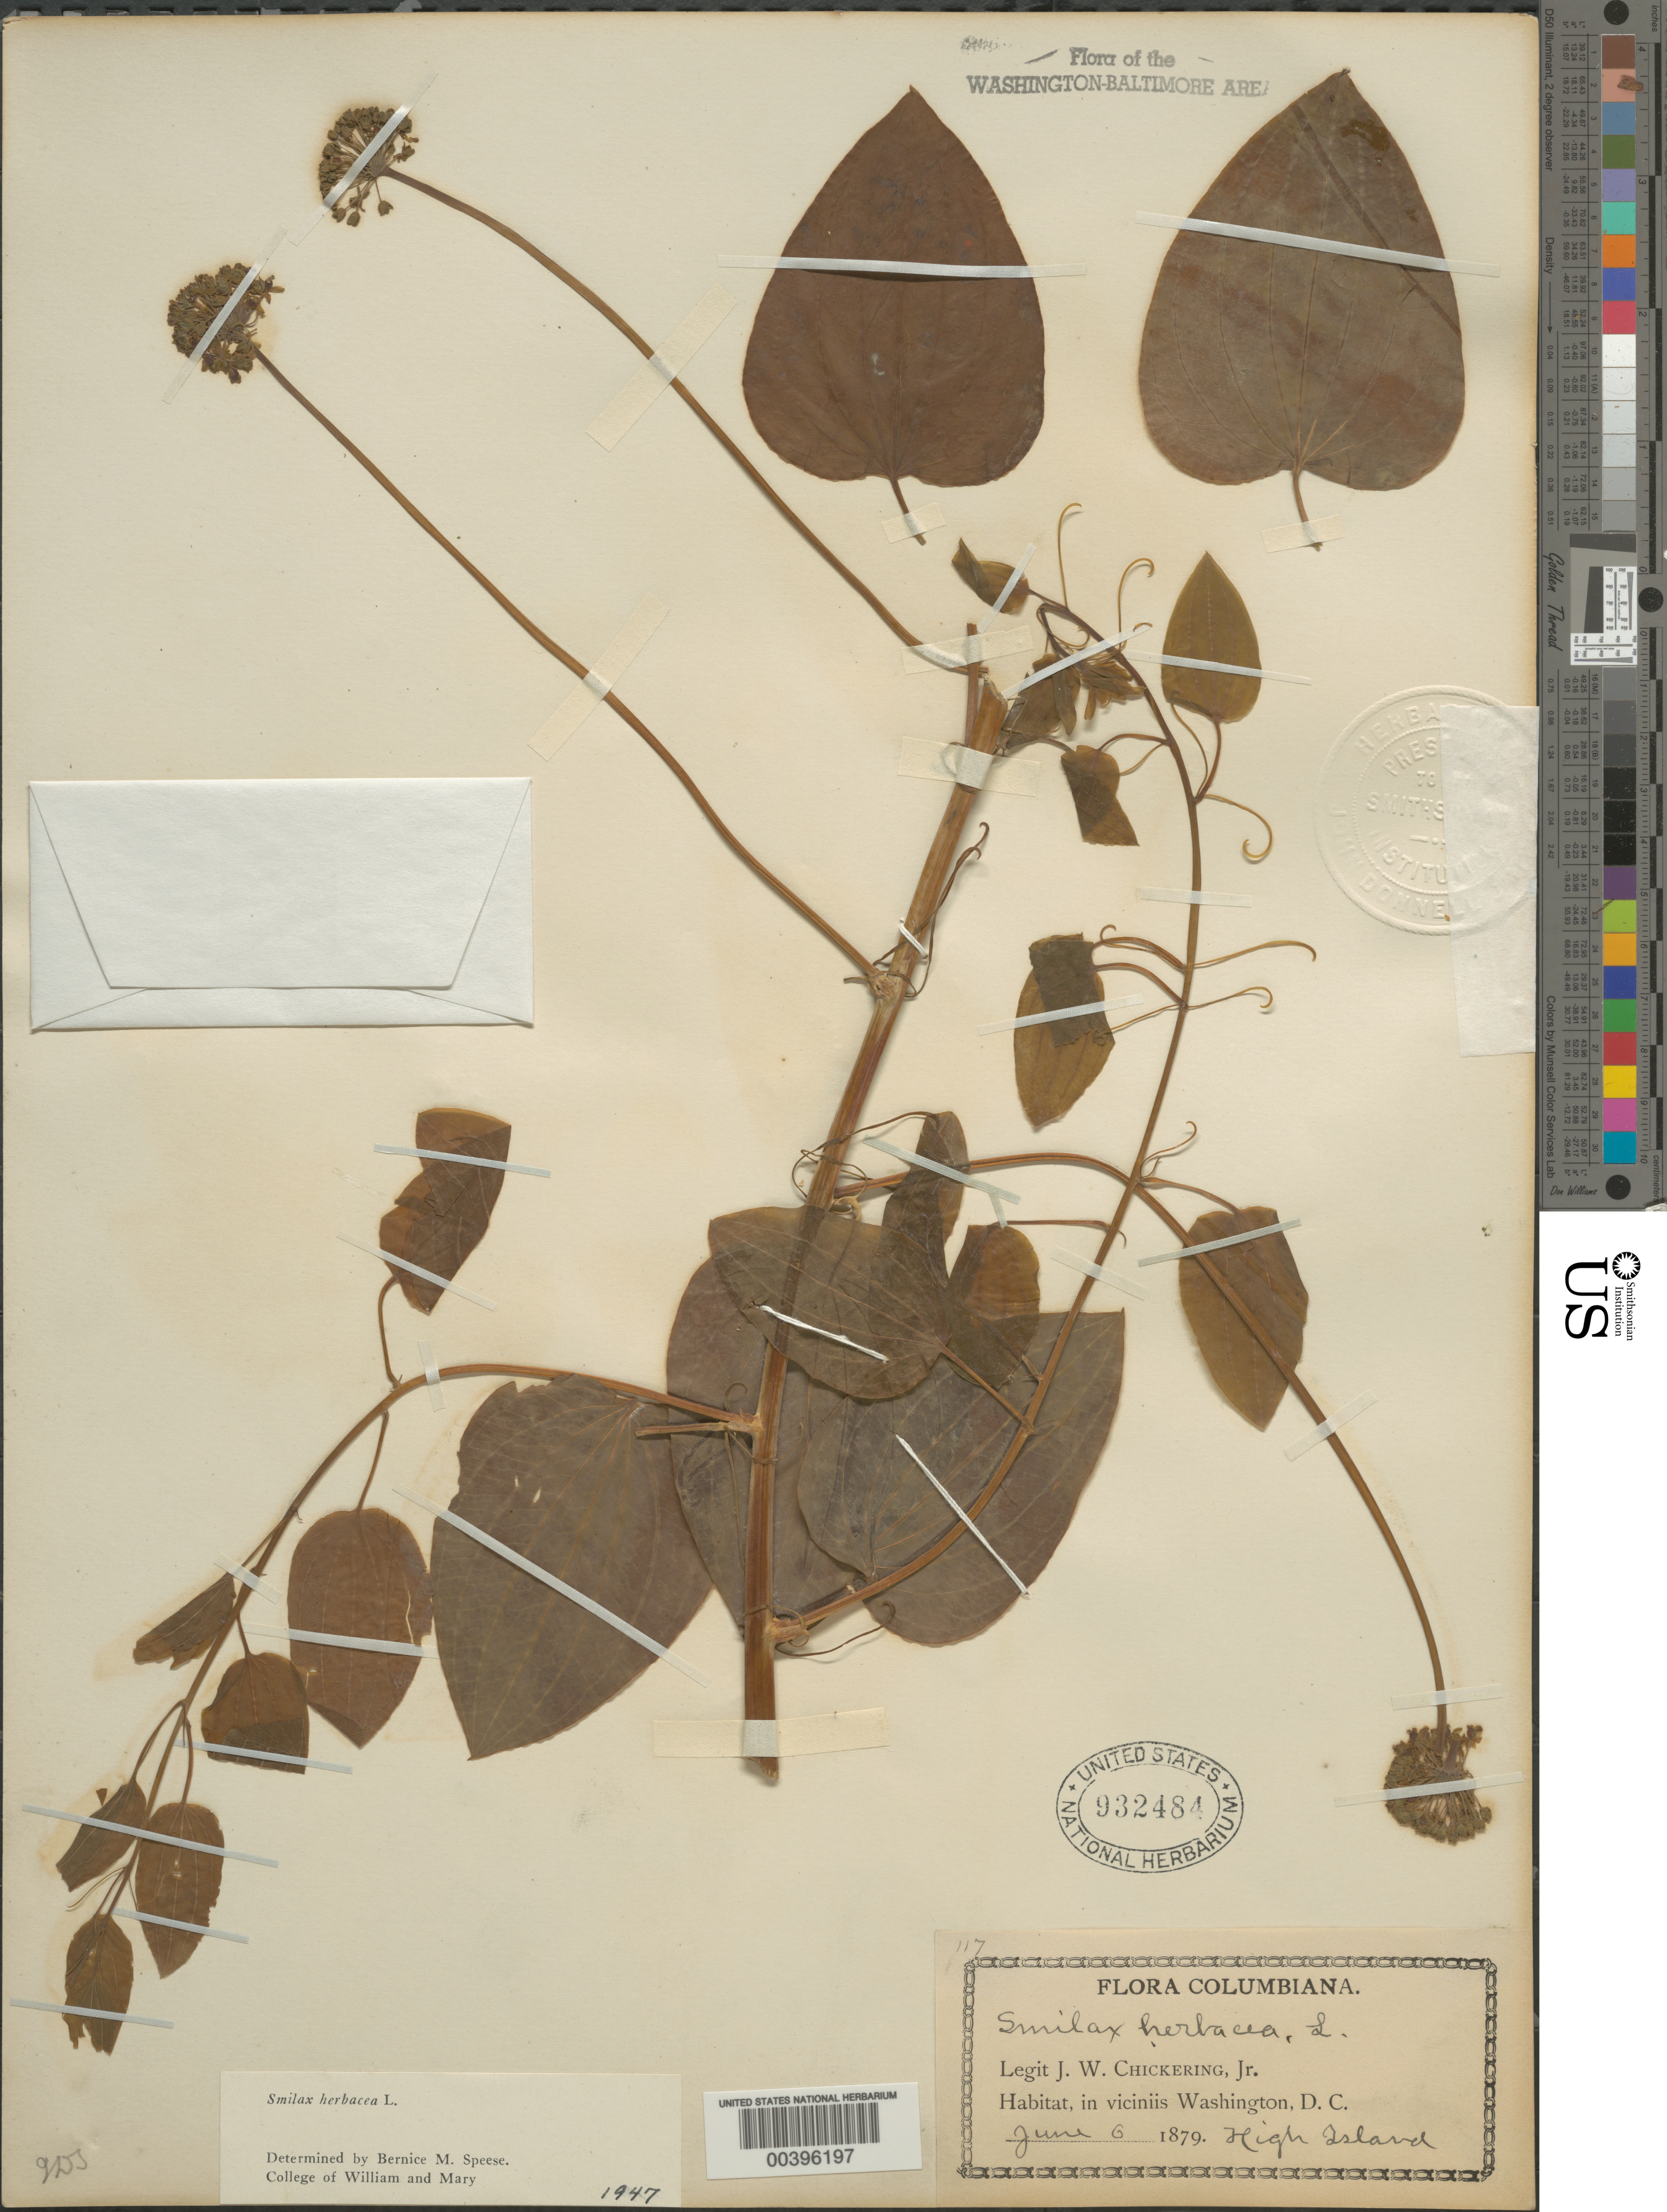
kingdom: Plantae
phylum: Tracheophyta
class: Liliopsida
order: Liliales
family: Smilacaceae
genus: Smilax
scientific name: Smilax herbacea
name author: L.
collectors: J. W. Chickering Jr.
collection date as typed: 06 Jun 1879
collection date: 1879-06-06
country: United States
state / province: Maryland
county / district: Montgomery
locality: High Island C. & O. Canal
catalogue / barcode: US 932484